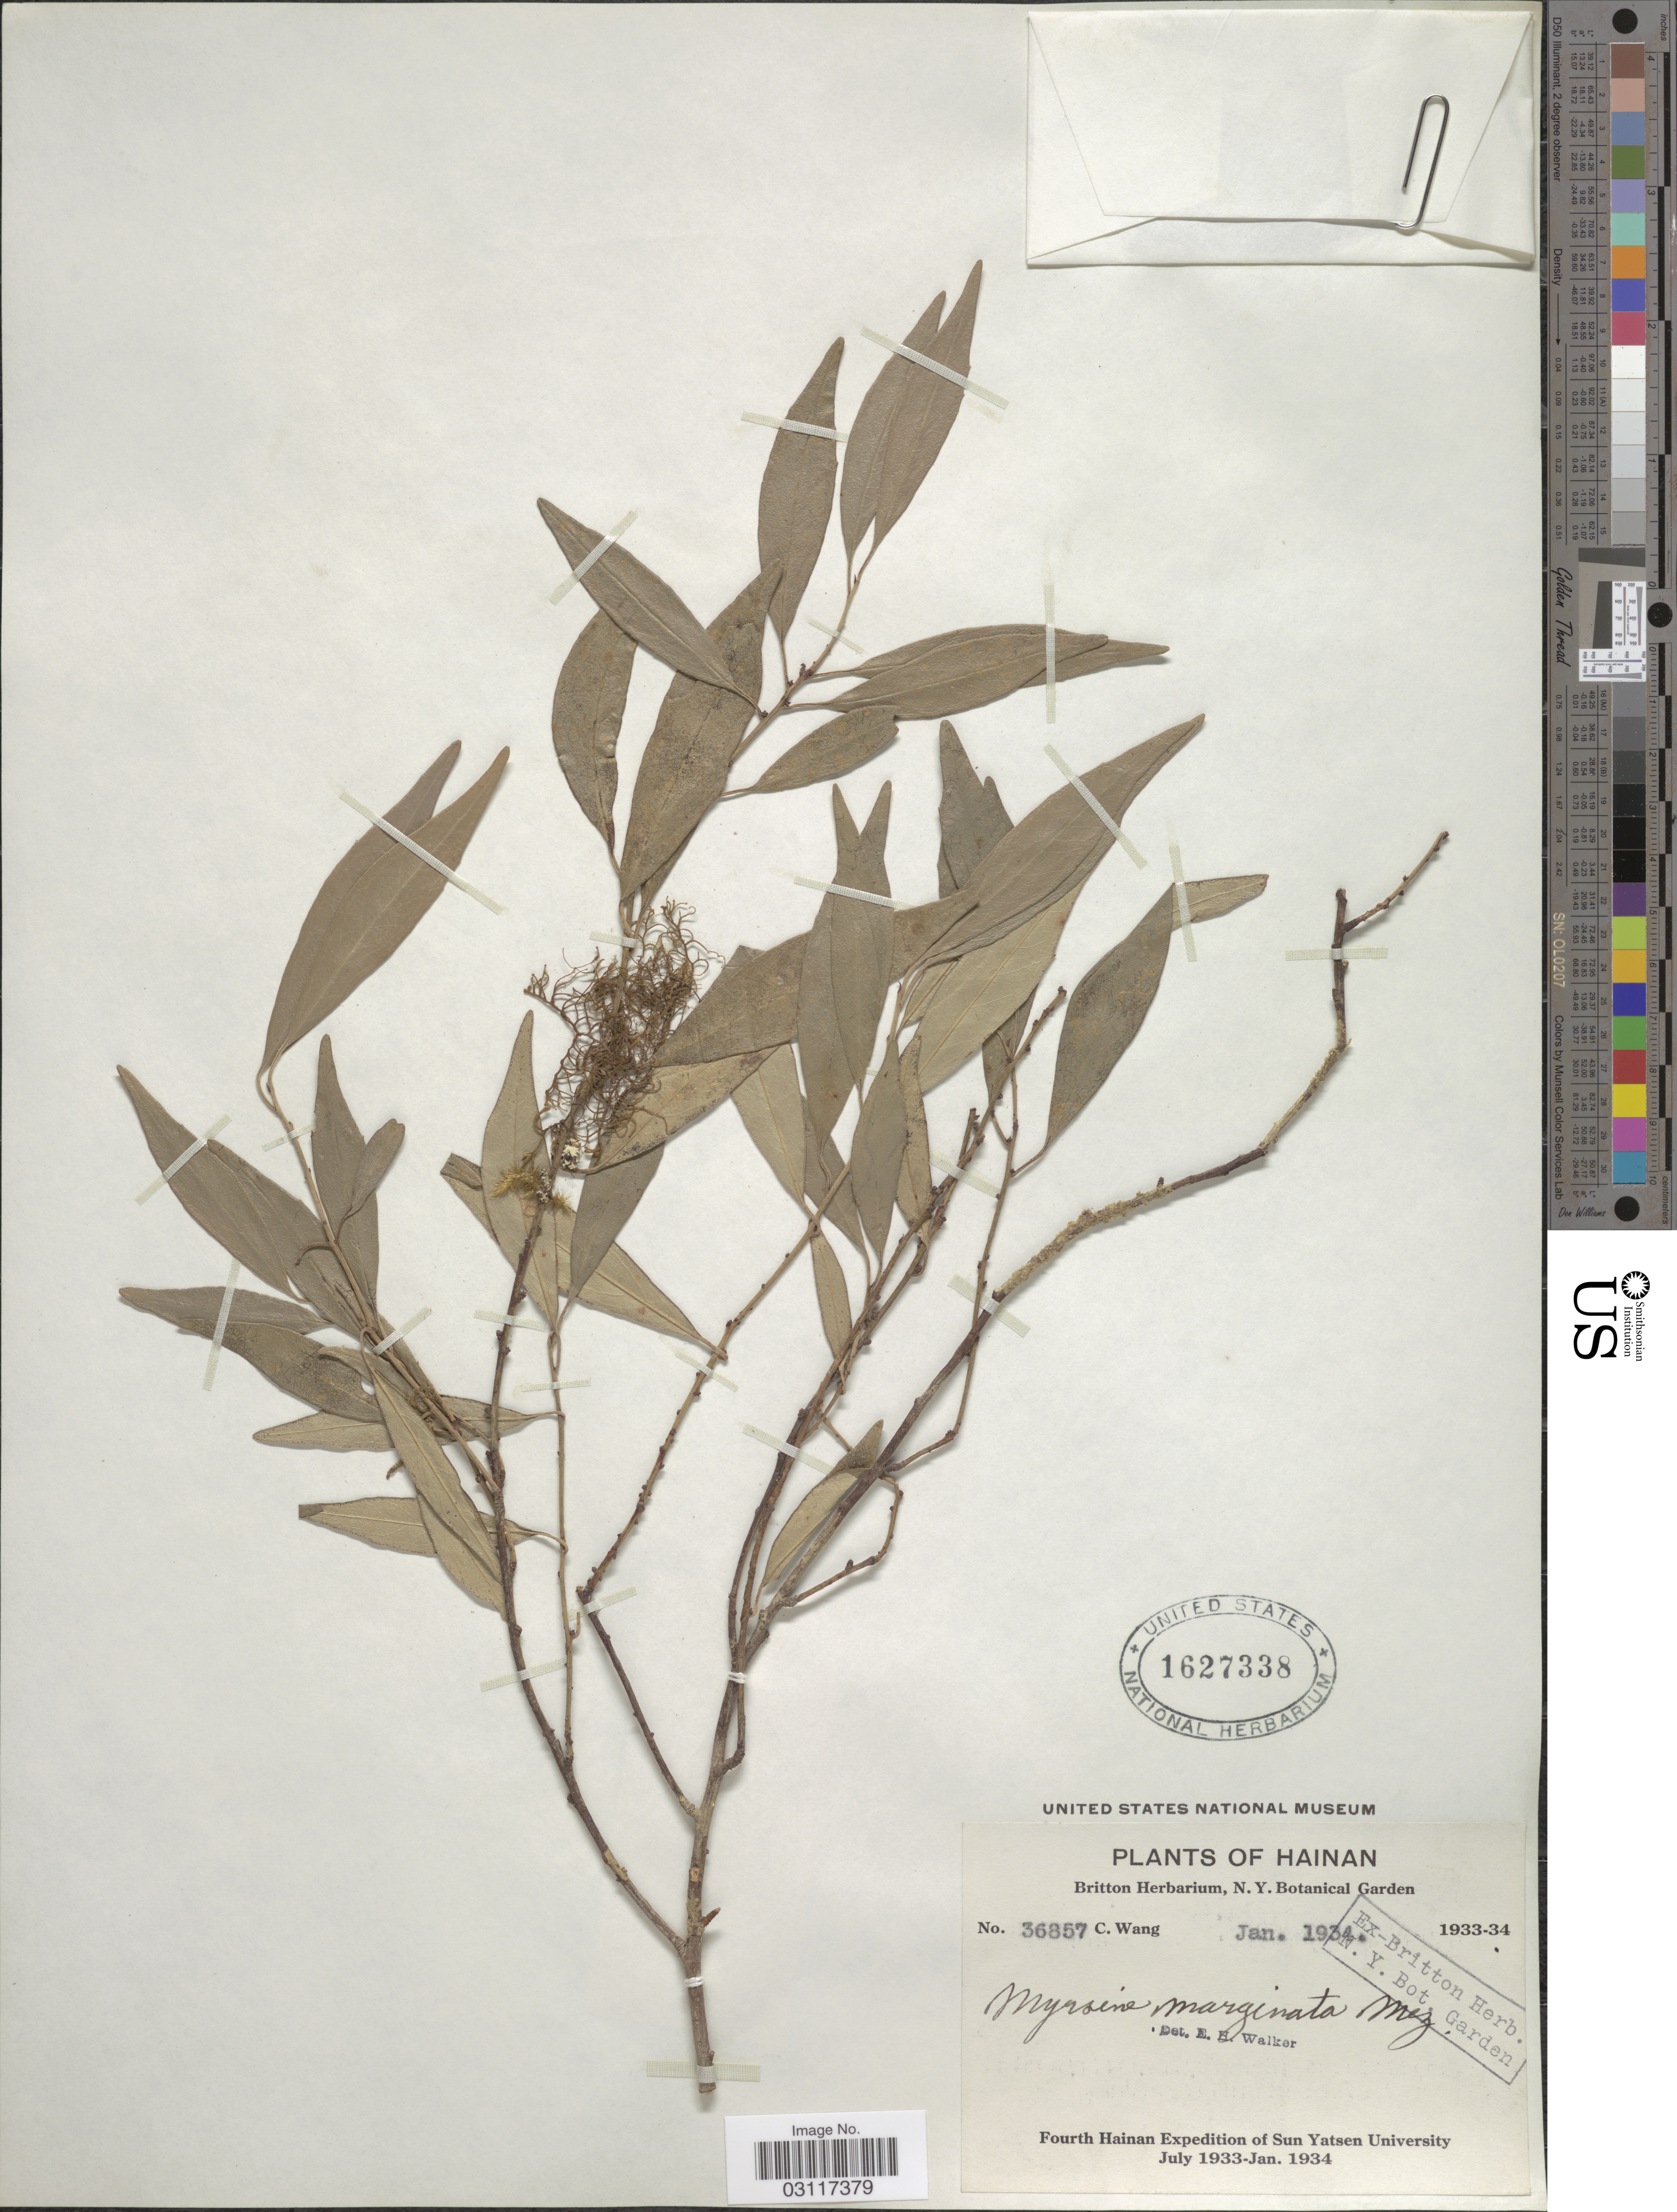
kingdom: Plantae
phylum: Tracheophyta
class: Magnoliopsida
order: Ericales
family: Primulaceae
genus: Myrsine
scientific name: Myrsine stolonifera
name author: (Koidzumi) E. Walker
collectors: C. Wang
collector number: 36857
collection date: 1934-01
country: China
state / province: Hainan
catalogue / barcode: US 1627338